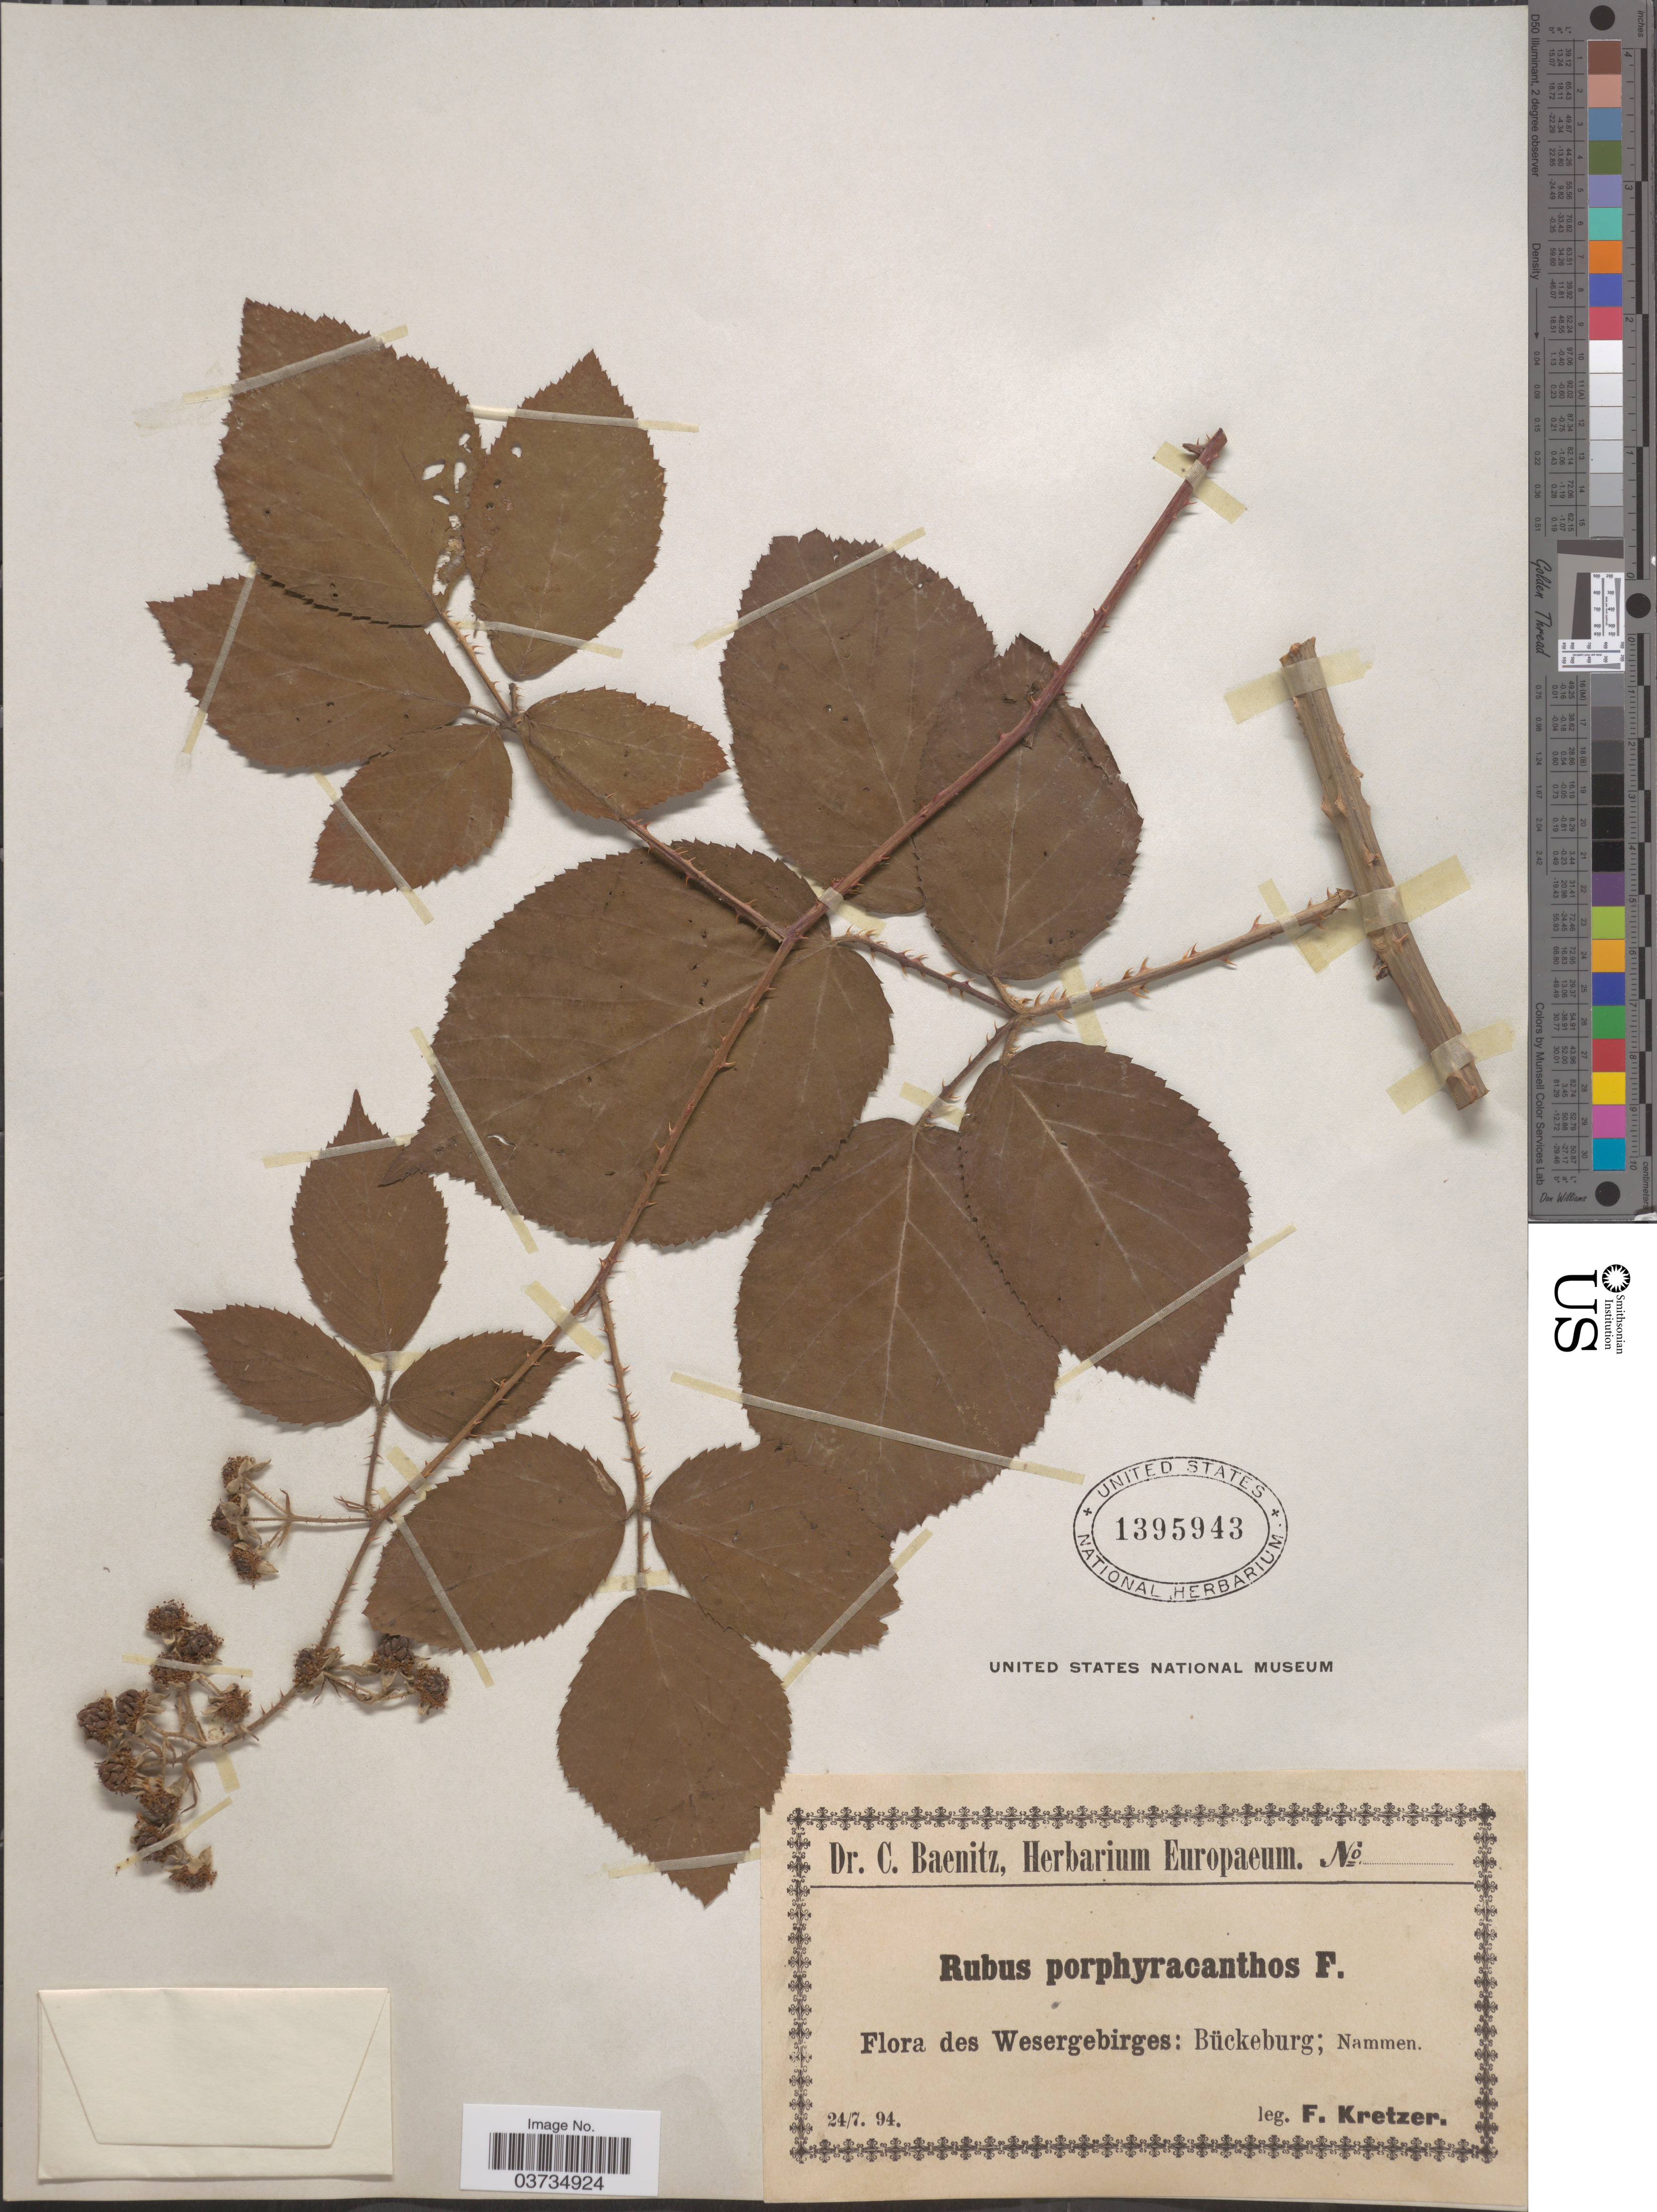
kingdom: Plantae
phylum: Tracheophyta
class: Magnoliopsida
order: Rosales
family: Rosaceae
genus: Rubus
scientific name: Rubus porphyracanthos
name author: Focke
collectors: F. Kretzer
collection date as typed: Transcribed d/m/y: 24/7/94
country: Germany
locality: Wesergebirges: Bückeburg; Nammen.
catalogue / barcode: US 1395943